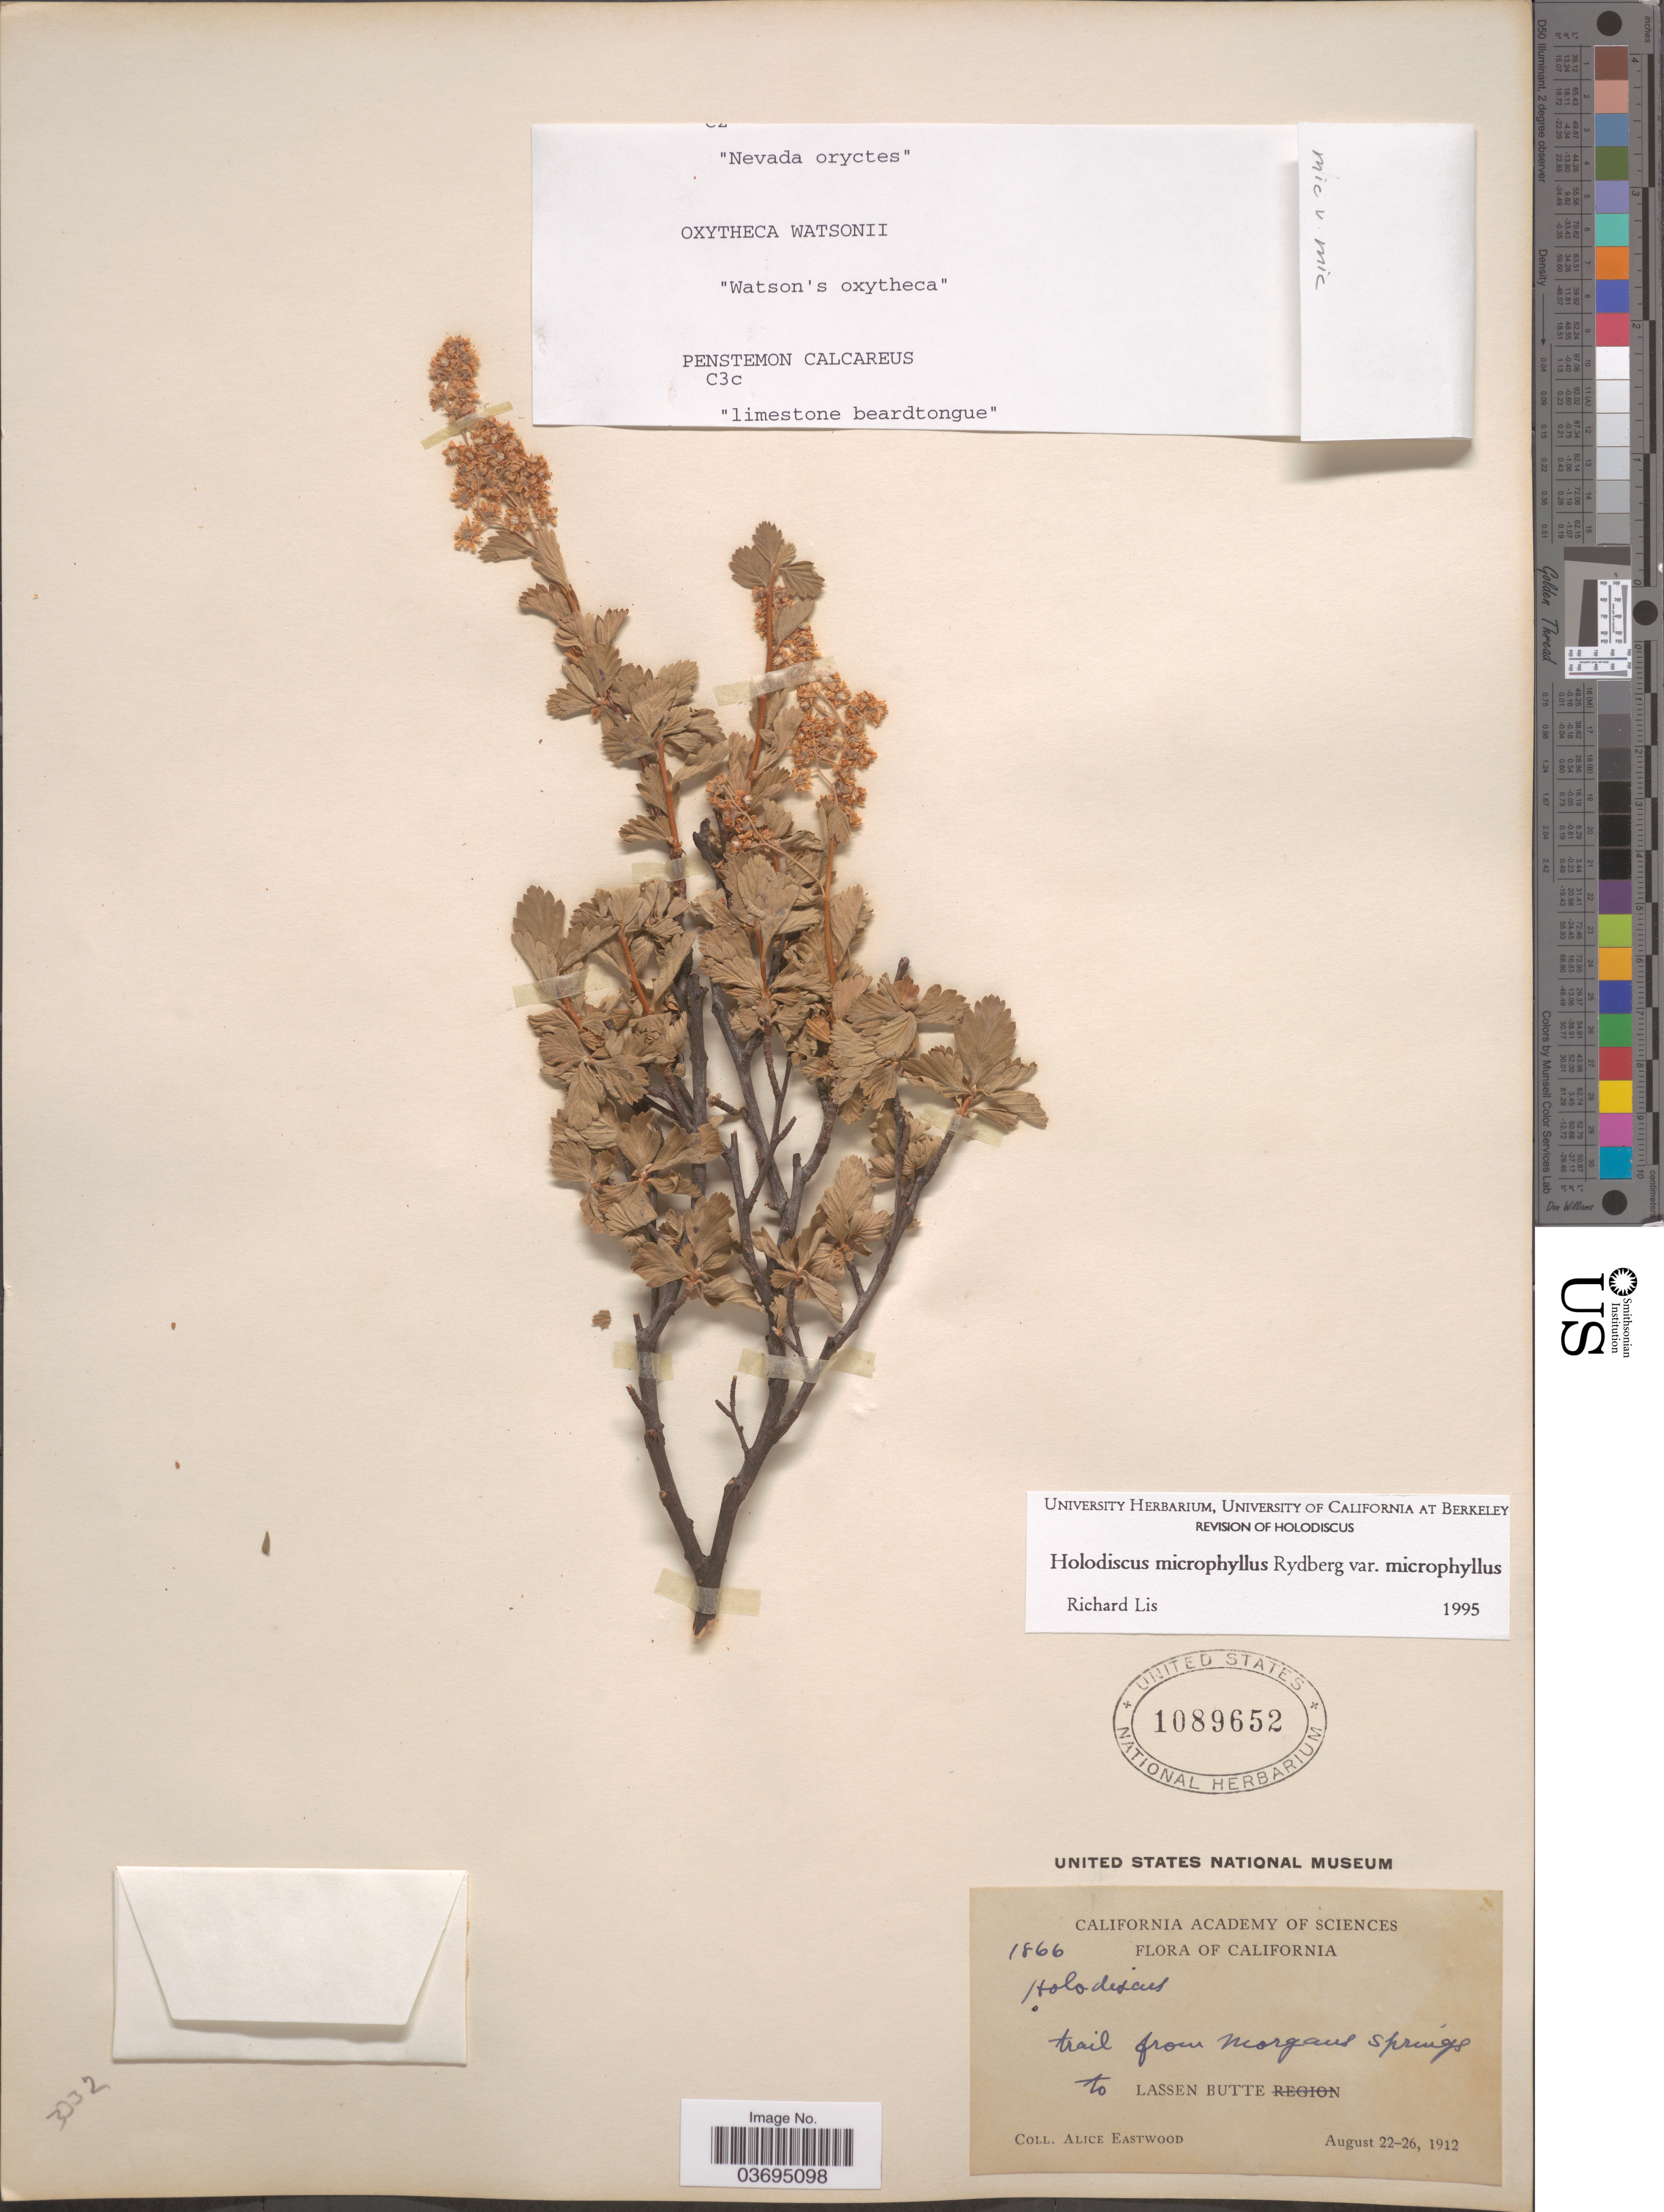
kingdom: Plantae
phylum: Tracheophyta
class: Magnoliopsida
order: Rosales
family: Rosaceae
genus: Holodiscus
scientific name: Holodiscus discolor var. microphyllus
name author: (Rydb.) Jeps.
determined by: Strong, Mark T., (BOT), Smithsonian Institution - National Museum of Natural History (UNITED STATES)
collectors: A. Eastwood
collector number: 1866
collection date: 1912-08-22/1912-08-26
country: United States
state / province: California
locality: Trail from Morgans Springs to Lassen Butte.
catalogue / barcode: US 1089652